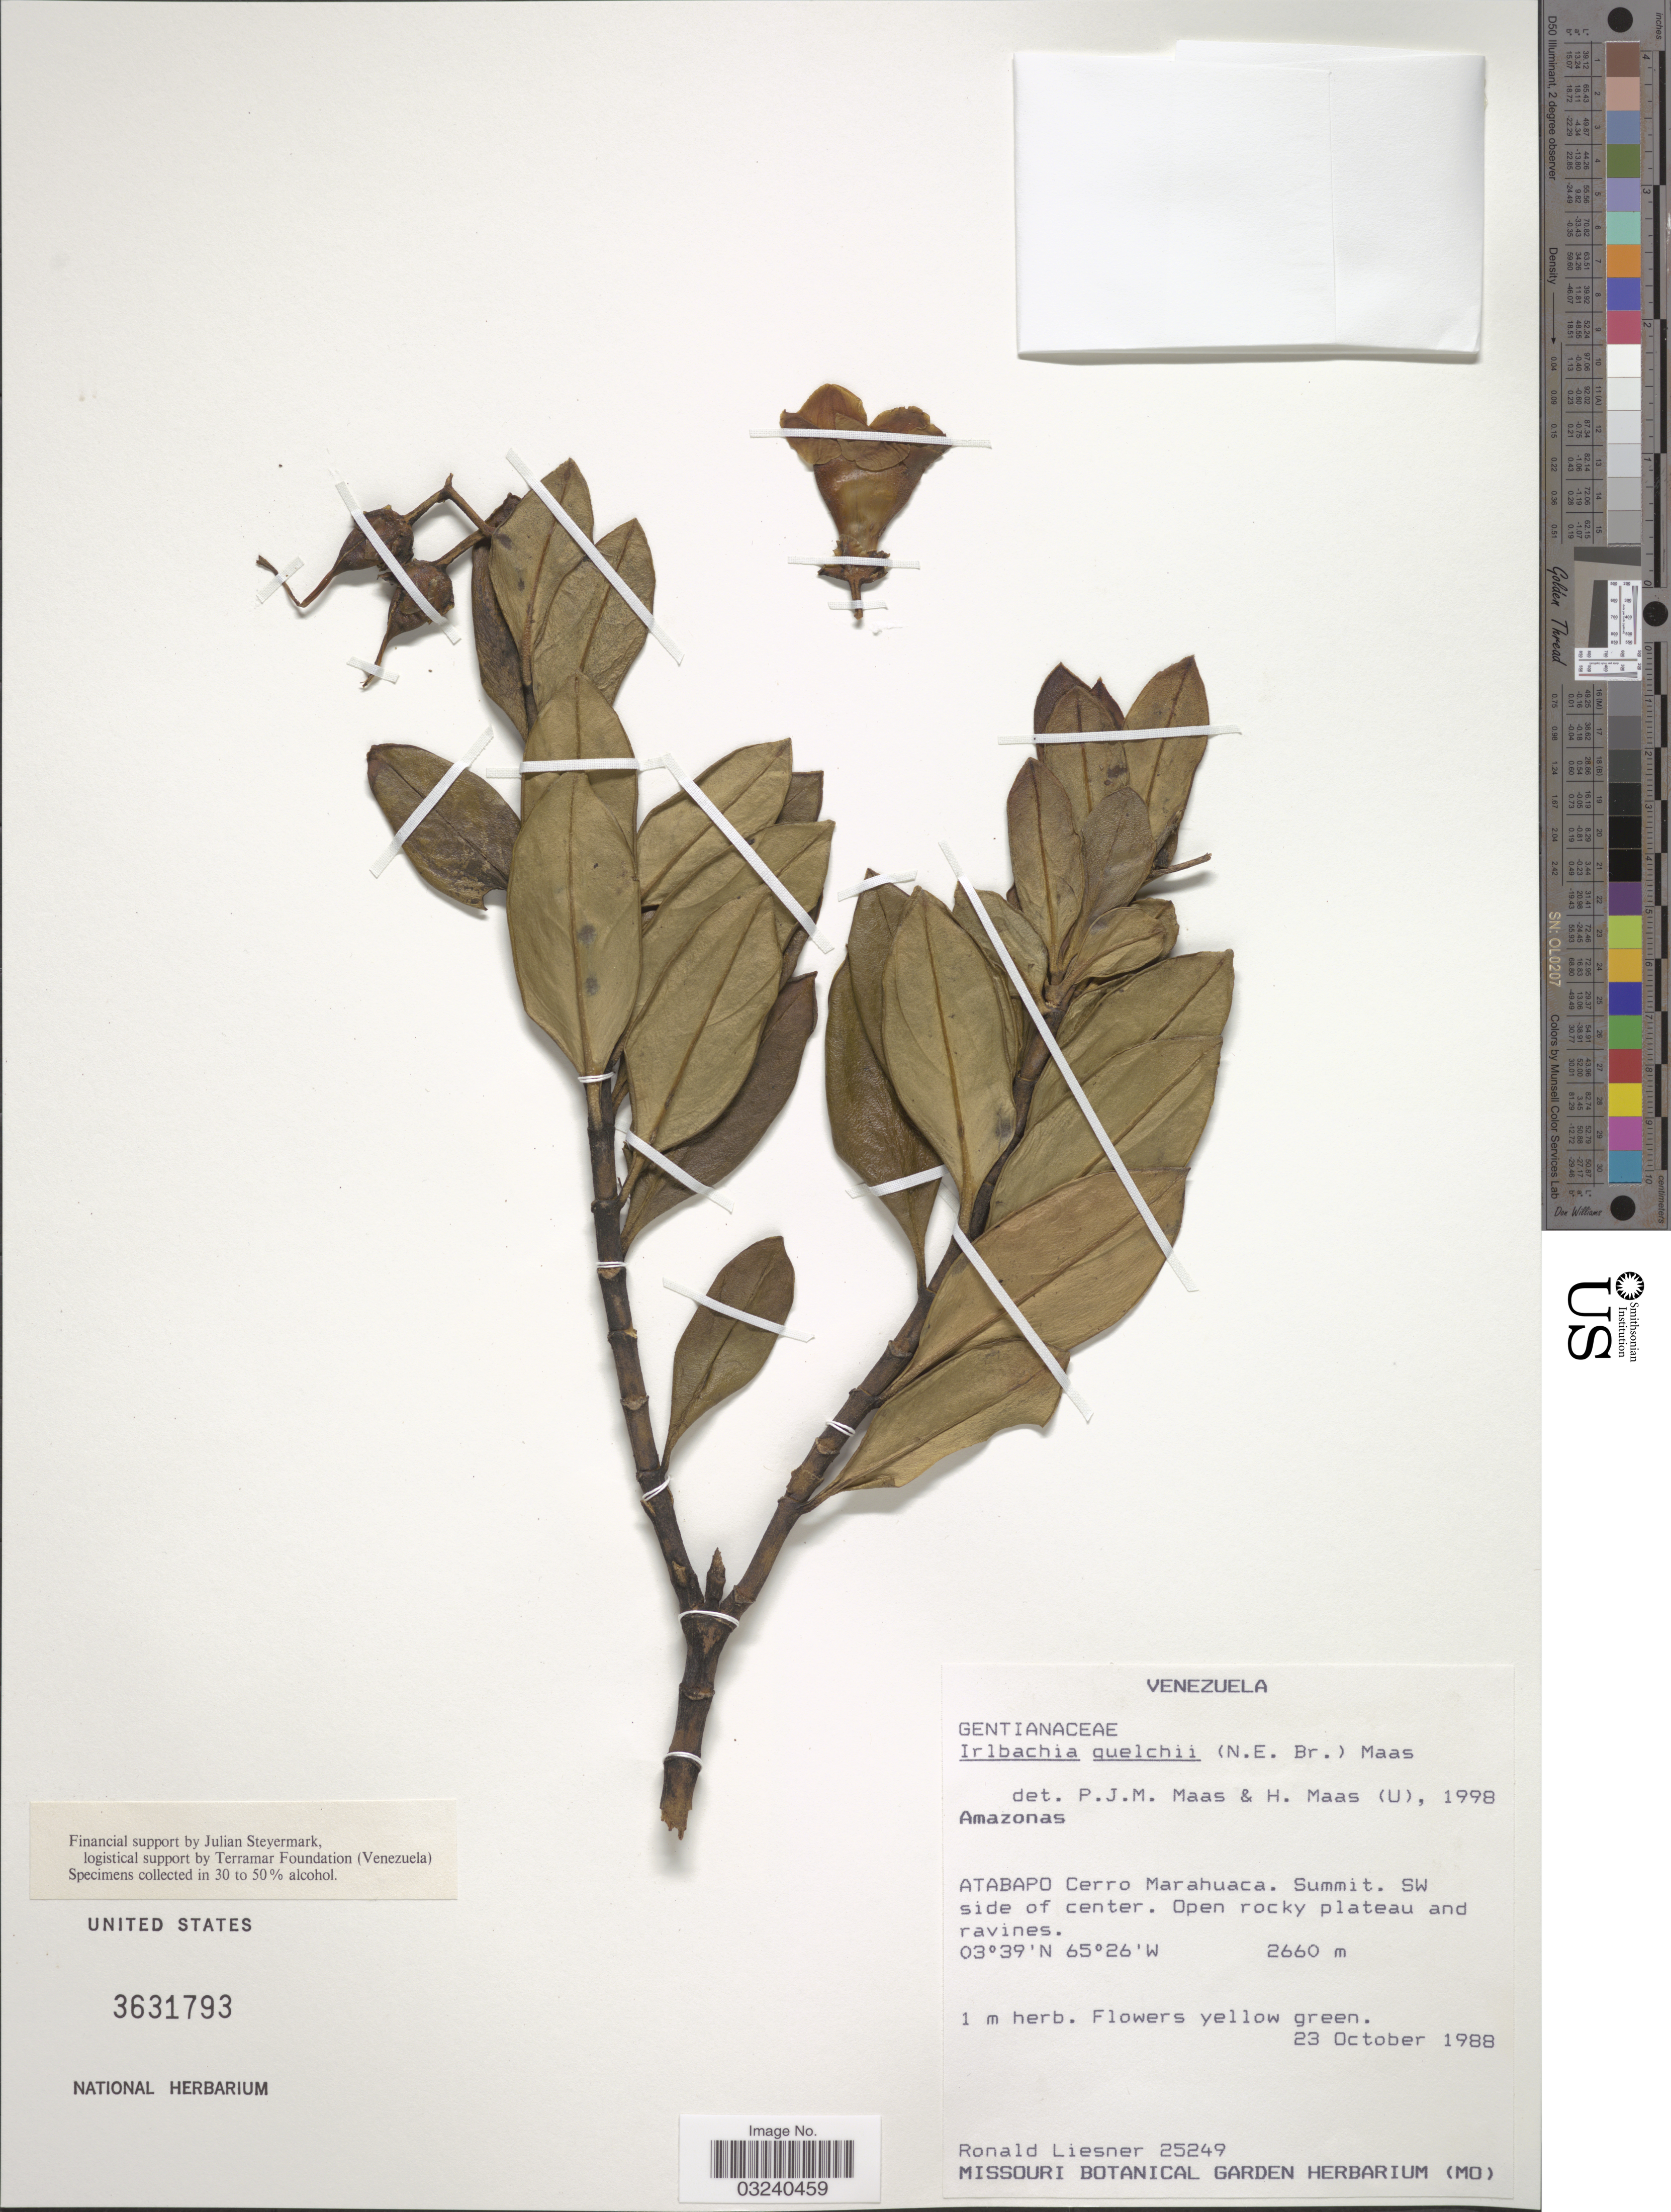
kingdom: Plantae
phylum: Tracheophyta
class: Magnoliopsida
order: Gentianales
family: Gentianaceae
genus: Irlbachia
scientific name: Irlbachia quelchii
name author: (N.E. Br.) Maas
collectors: R. L. Liesner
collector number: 25249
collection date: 1988-10-23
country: Venezuela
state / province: Amazonas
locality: Atabapo Cerro Marahuaca. Summit. SW side of center.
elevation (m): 2660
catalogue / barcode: US 3631793